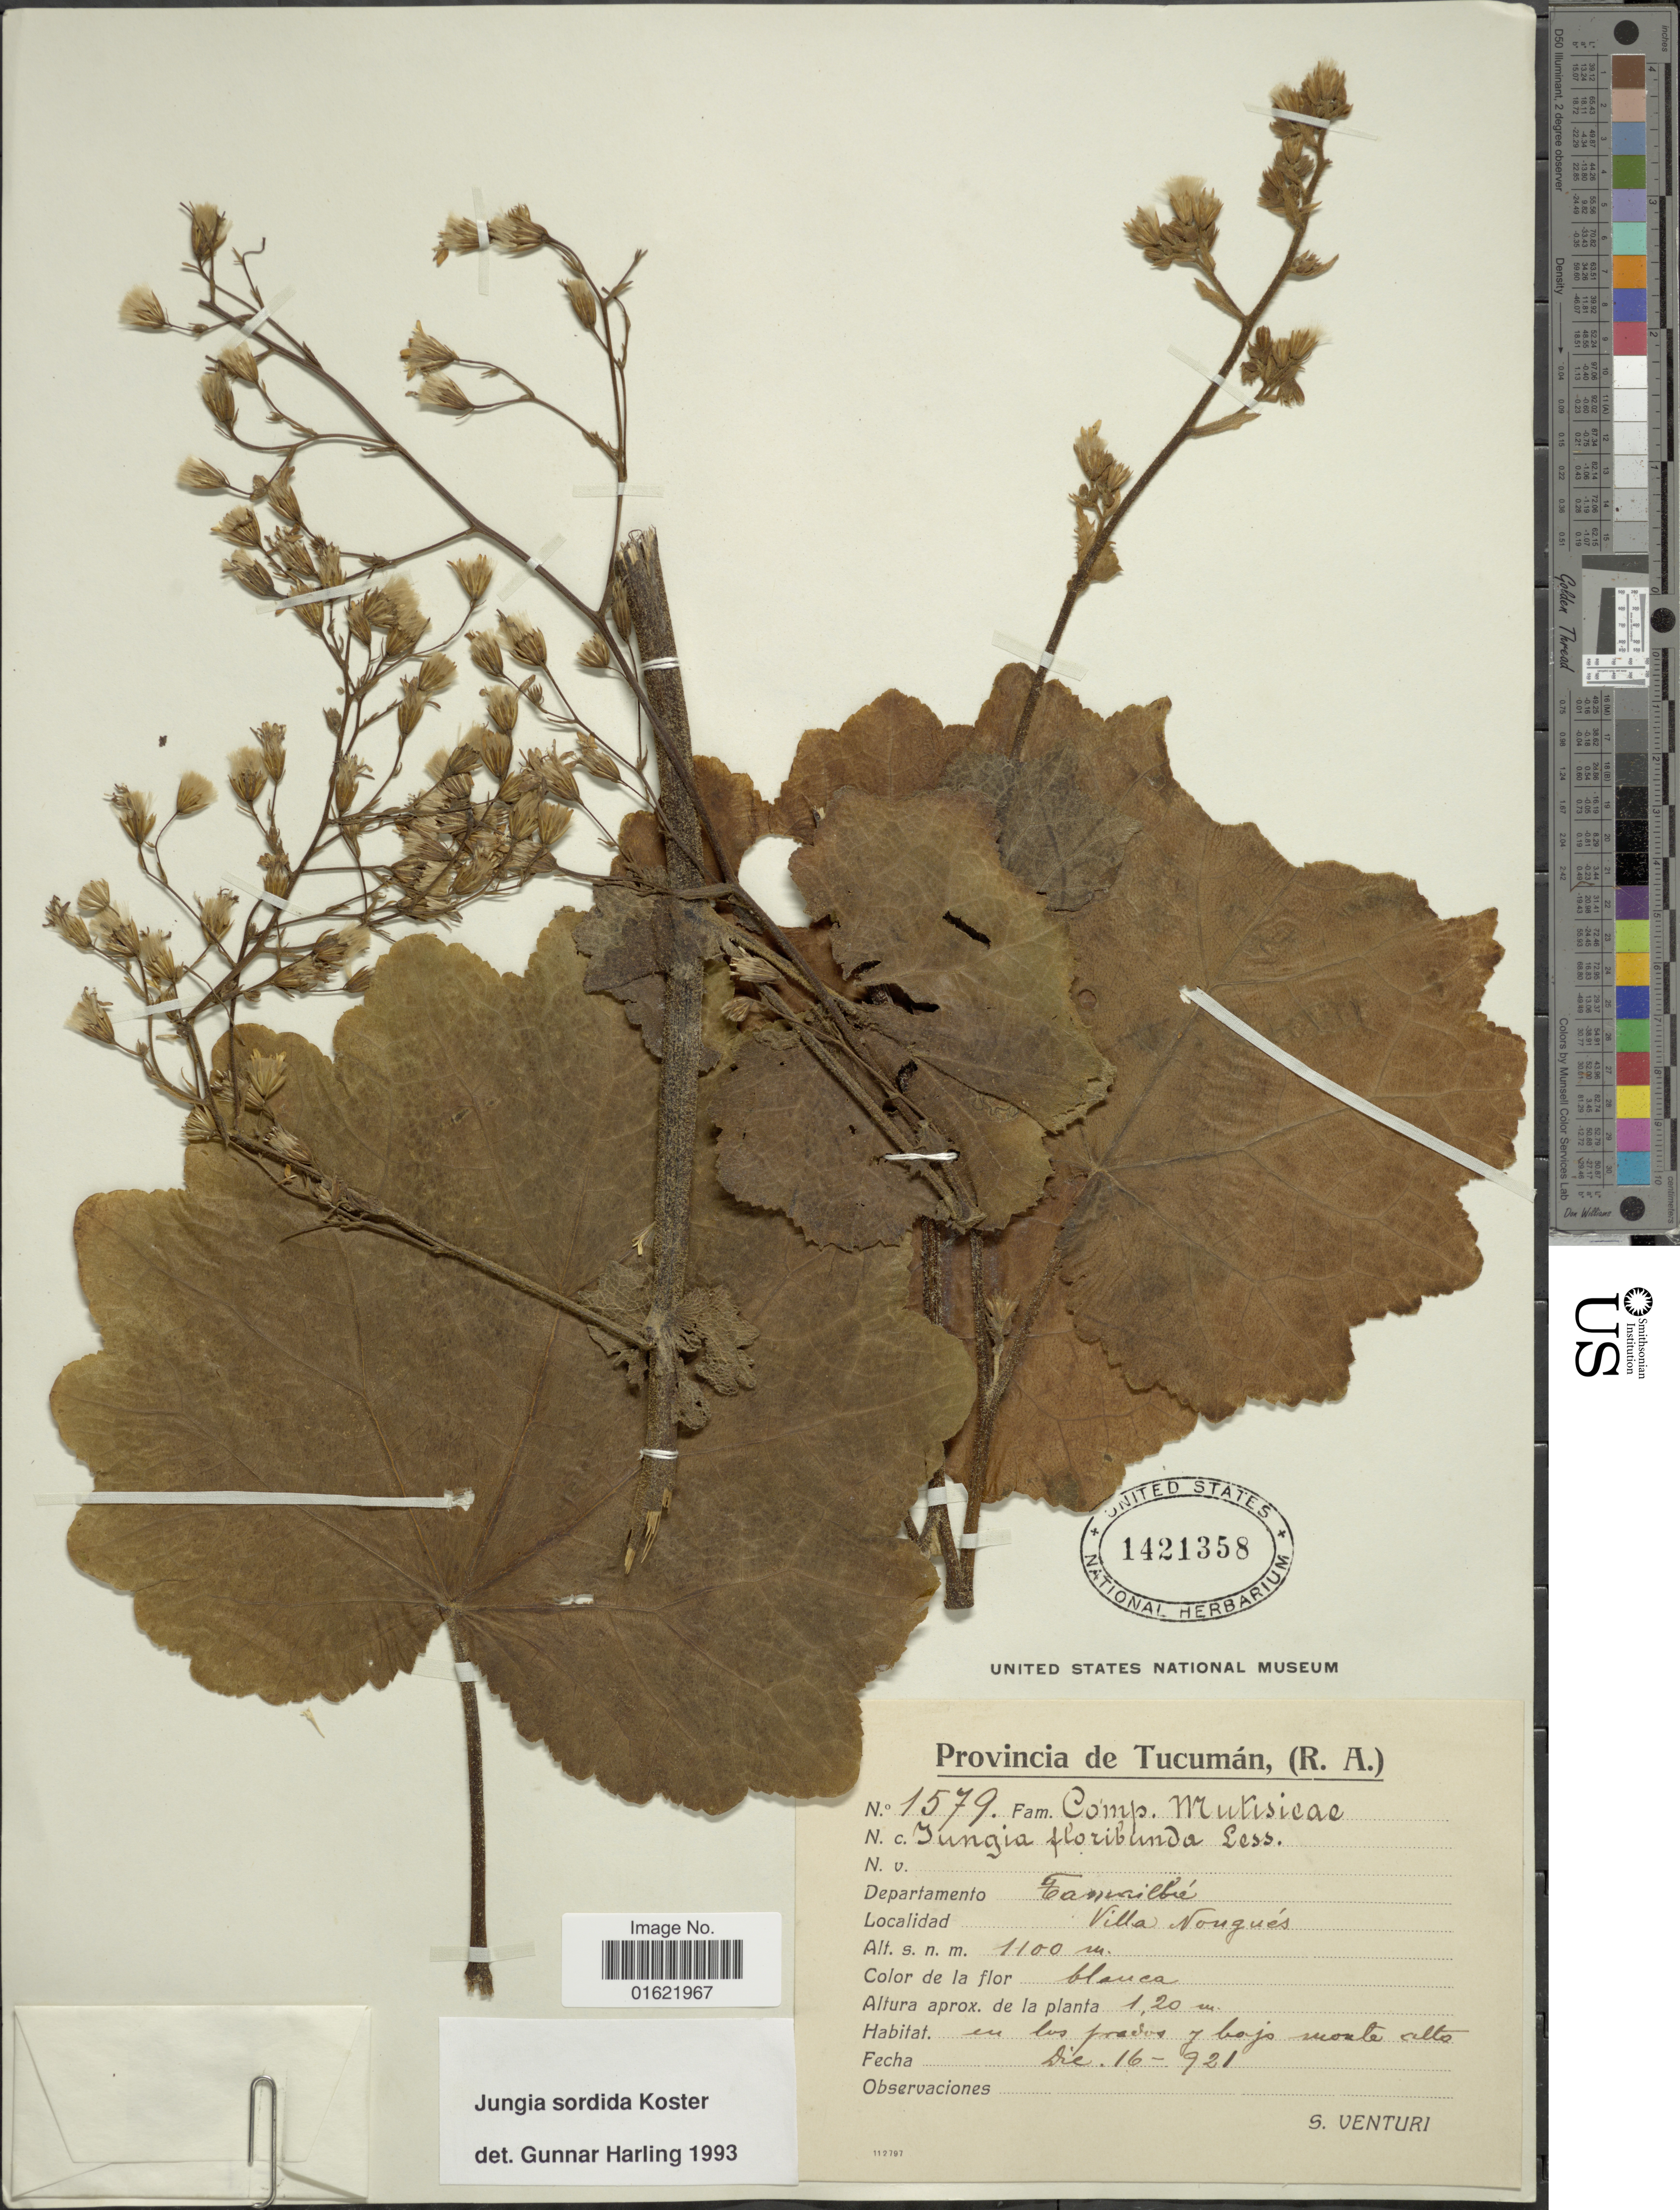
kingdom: Plantae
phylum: Tracheophyta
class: Magnoliopsida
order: Asterales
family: Asteraceae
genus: Jungia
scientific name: Jungia sordida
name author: J. Kost.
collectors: S. Venturi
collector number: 1579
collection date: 1921-12-16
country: Argentina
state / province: Tucuman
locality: Villa Nougues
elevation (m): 1100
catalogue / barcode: US 1421358